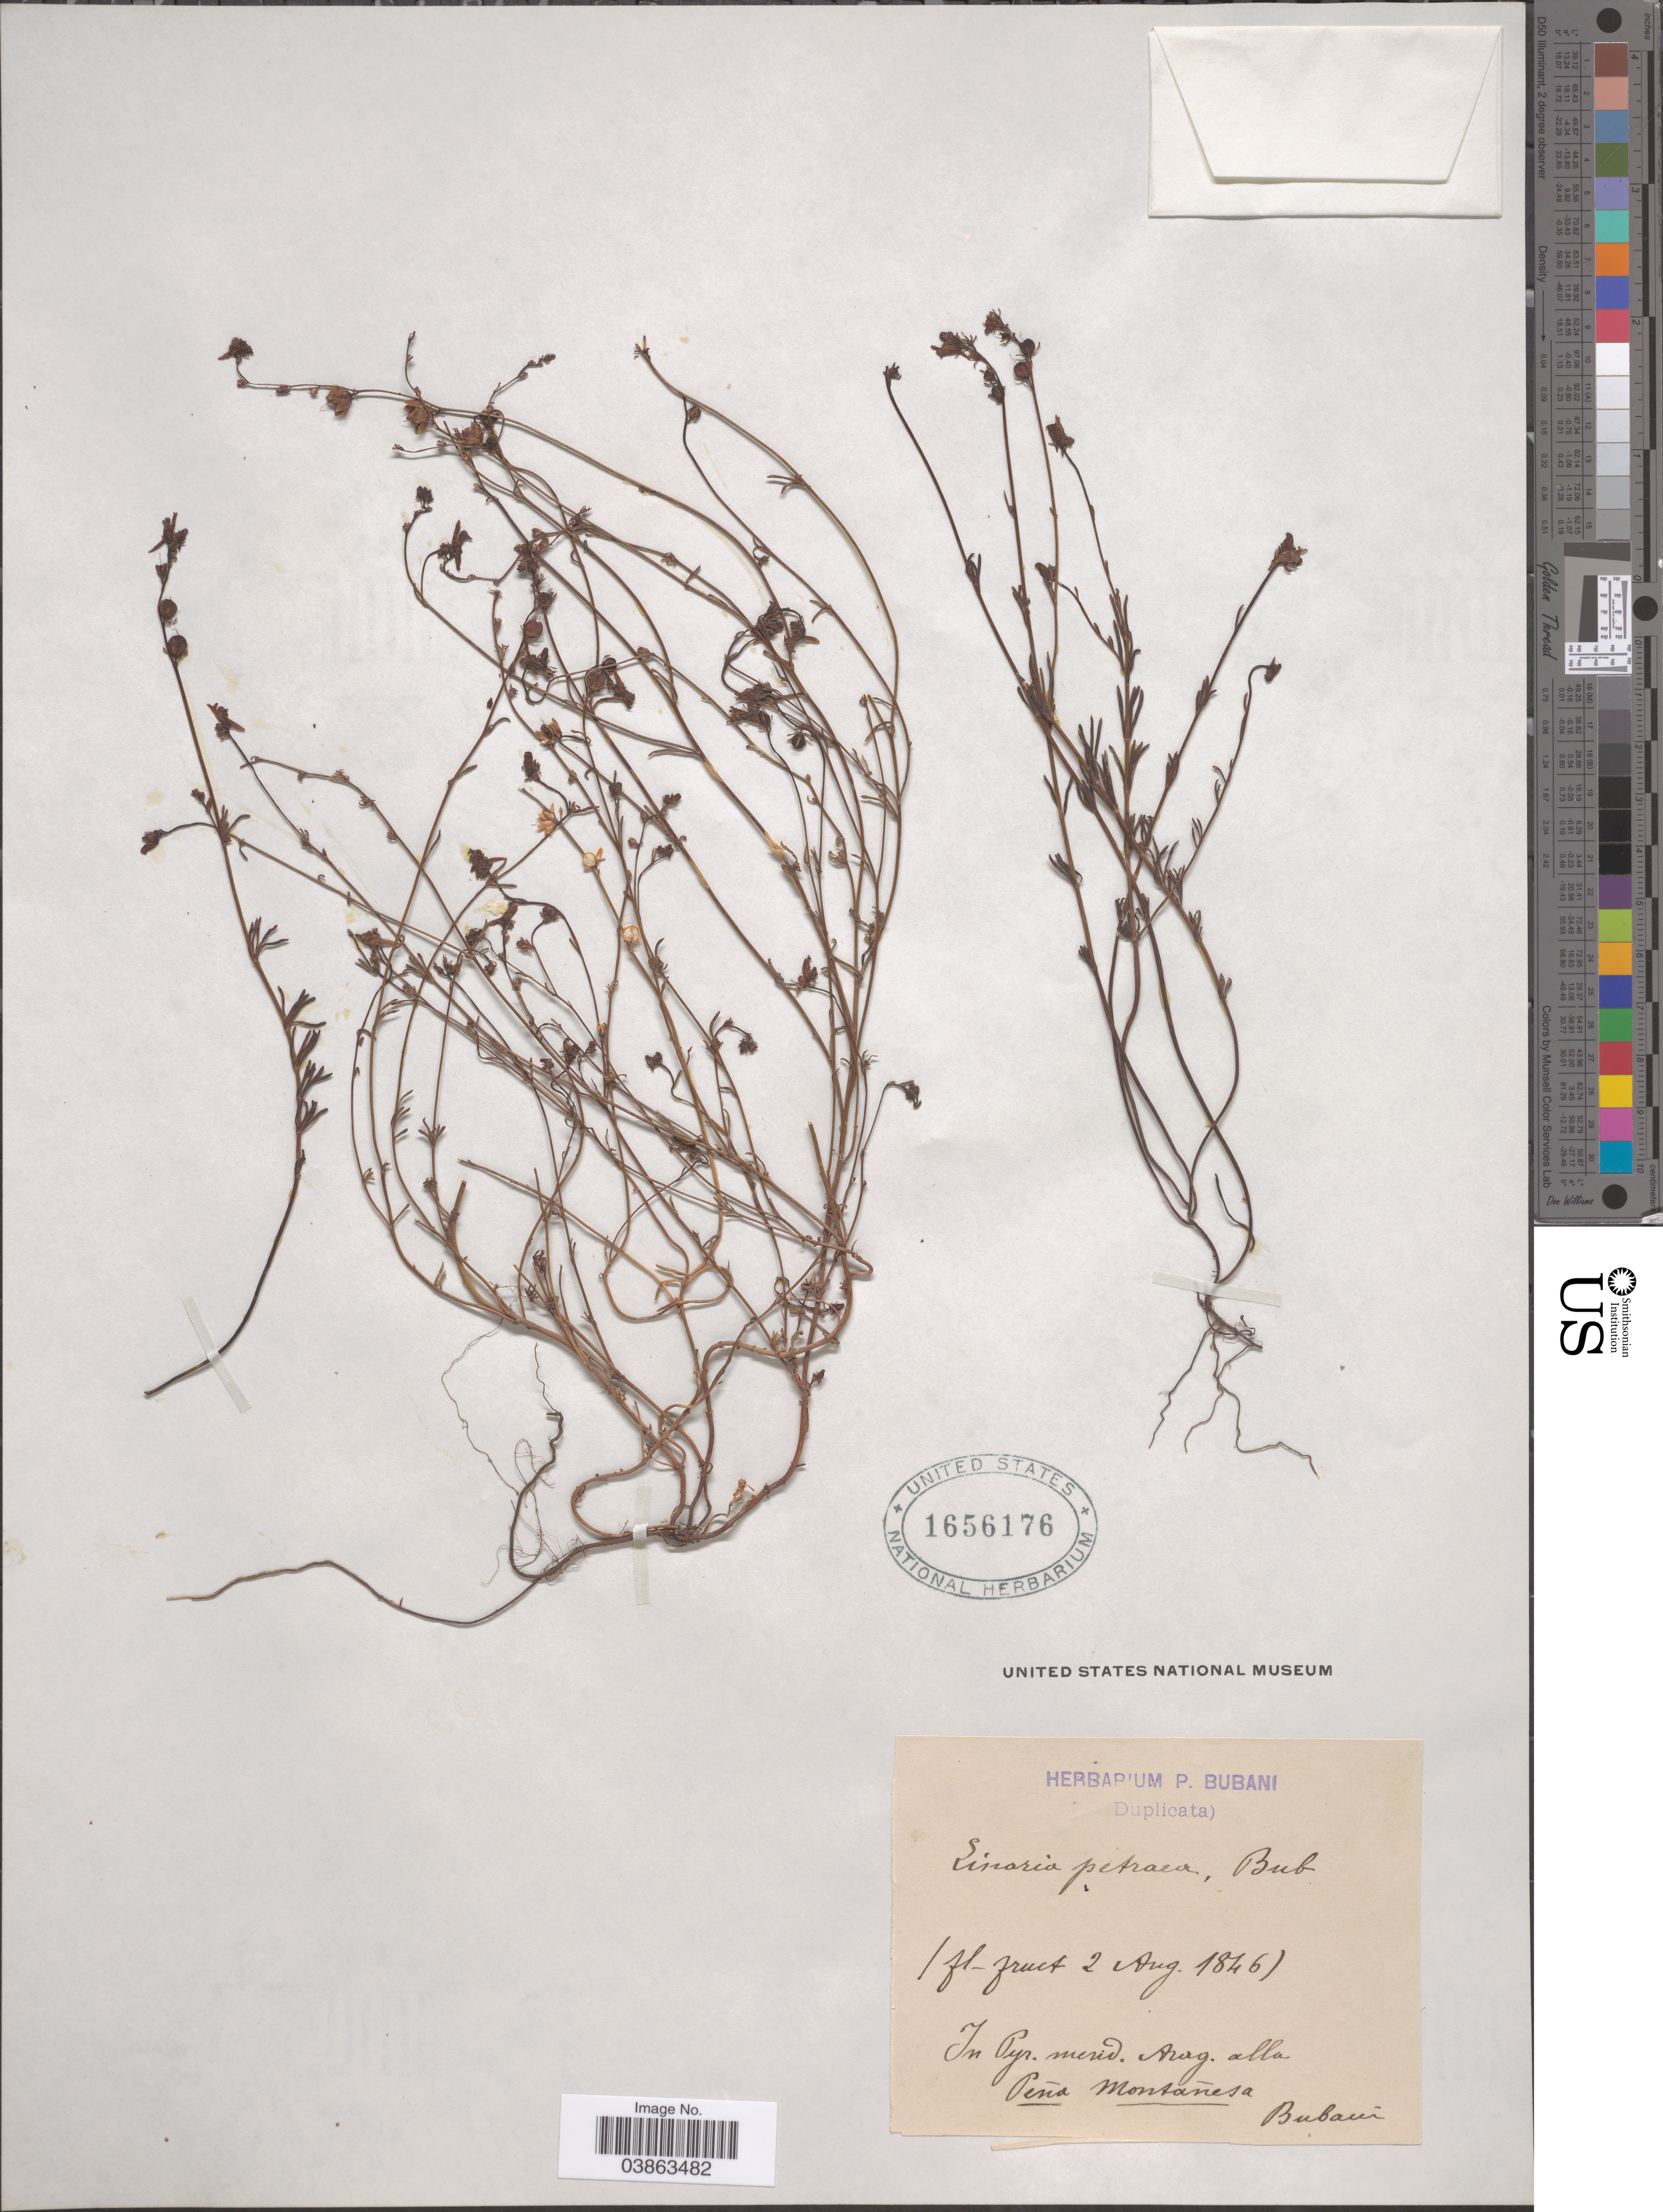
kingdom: Plantae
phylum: Tracheophyta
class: Magnoliopsida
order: Lamiales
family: Plantaginaceae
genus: Linaria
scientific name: Linaria petraea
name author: Jord.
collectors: P. Bubani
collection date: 1846-08-02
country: Spain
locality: In Pyr. merid. Arag. alla Peña Montañesa.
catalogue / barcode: US 1656176